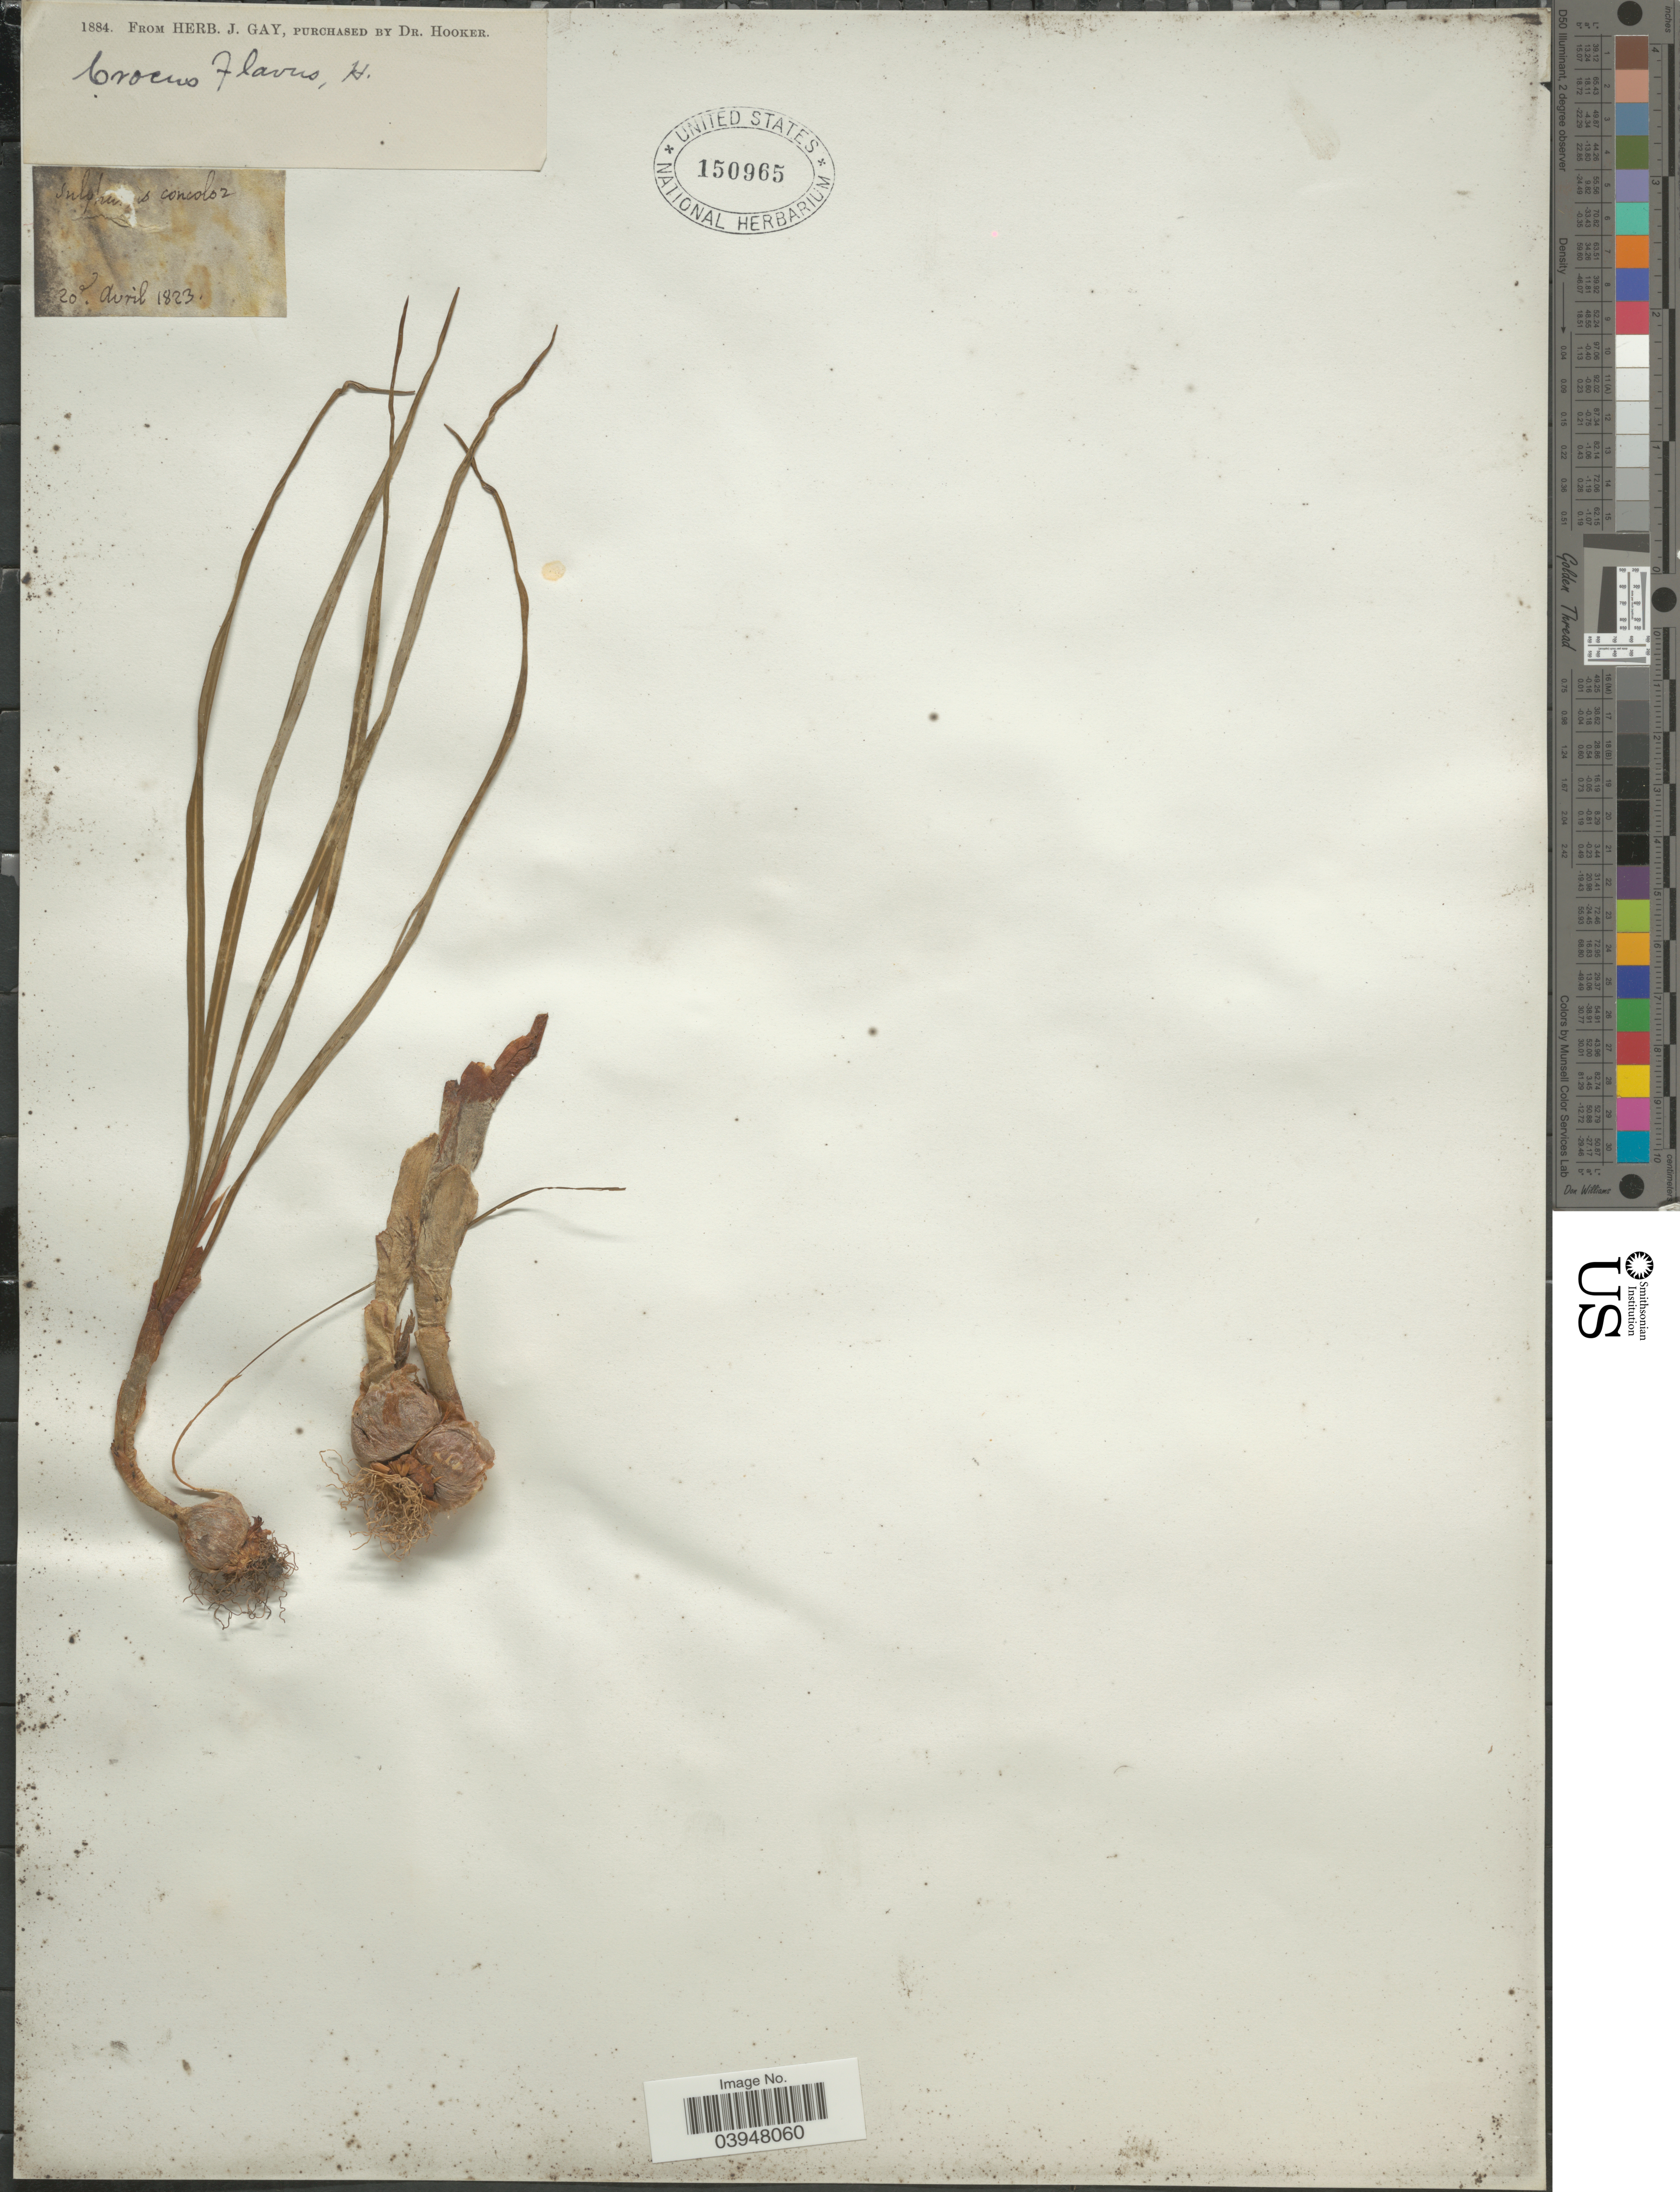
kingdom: Plantae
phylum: Tracheophyta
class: Liliopsida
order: Asparagales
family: Iridaceae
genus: Crocus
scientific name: Crocus flavus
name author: Weston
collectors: ex herb. J. Gay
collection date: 1823-04-20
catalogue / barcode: US 150965